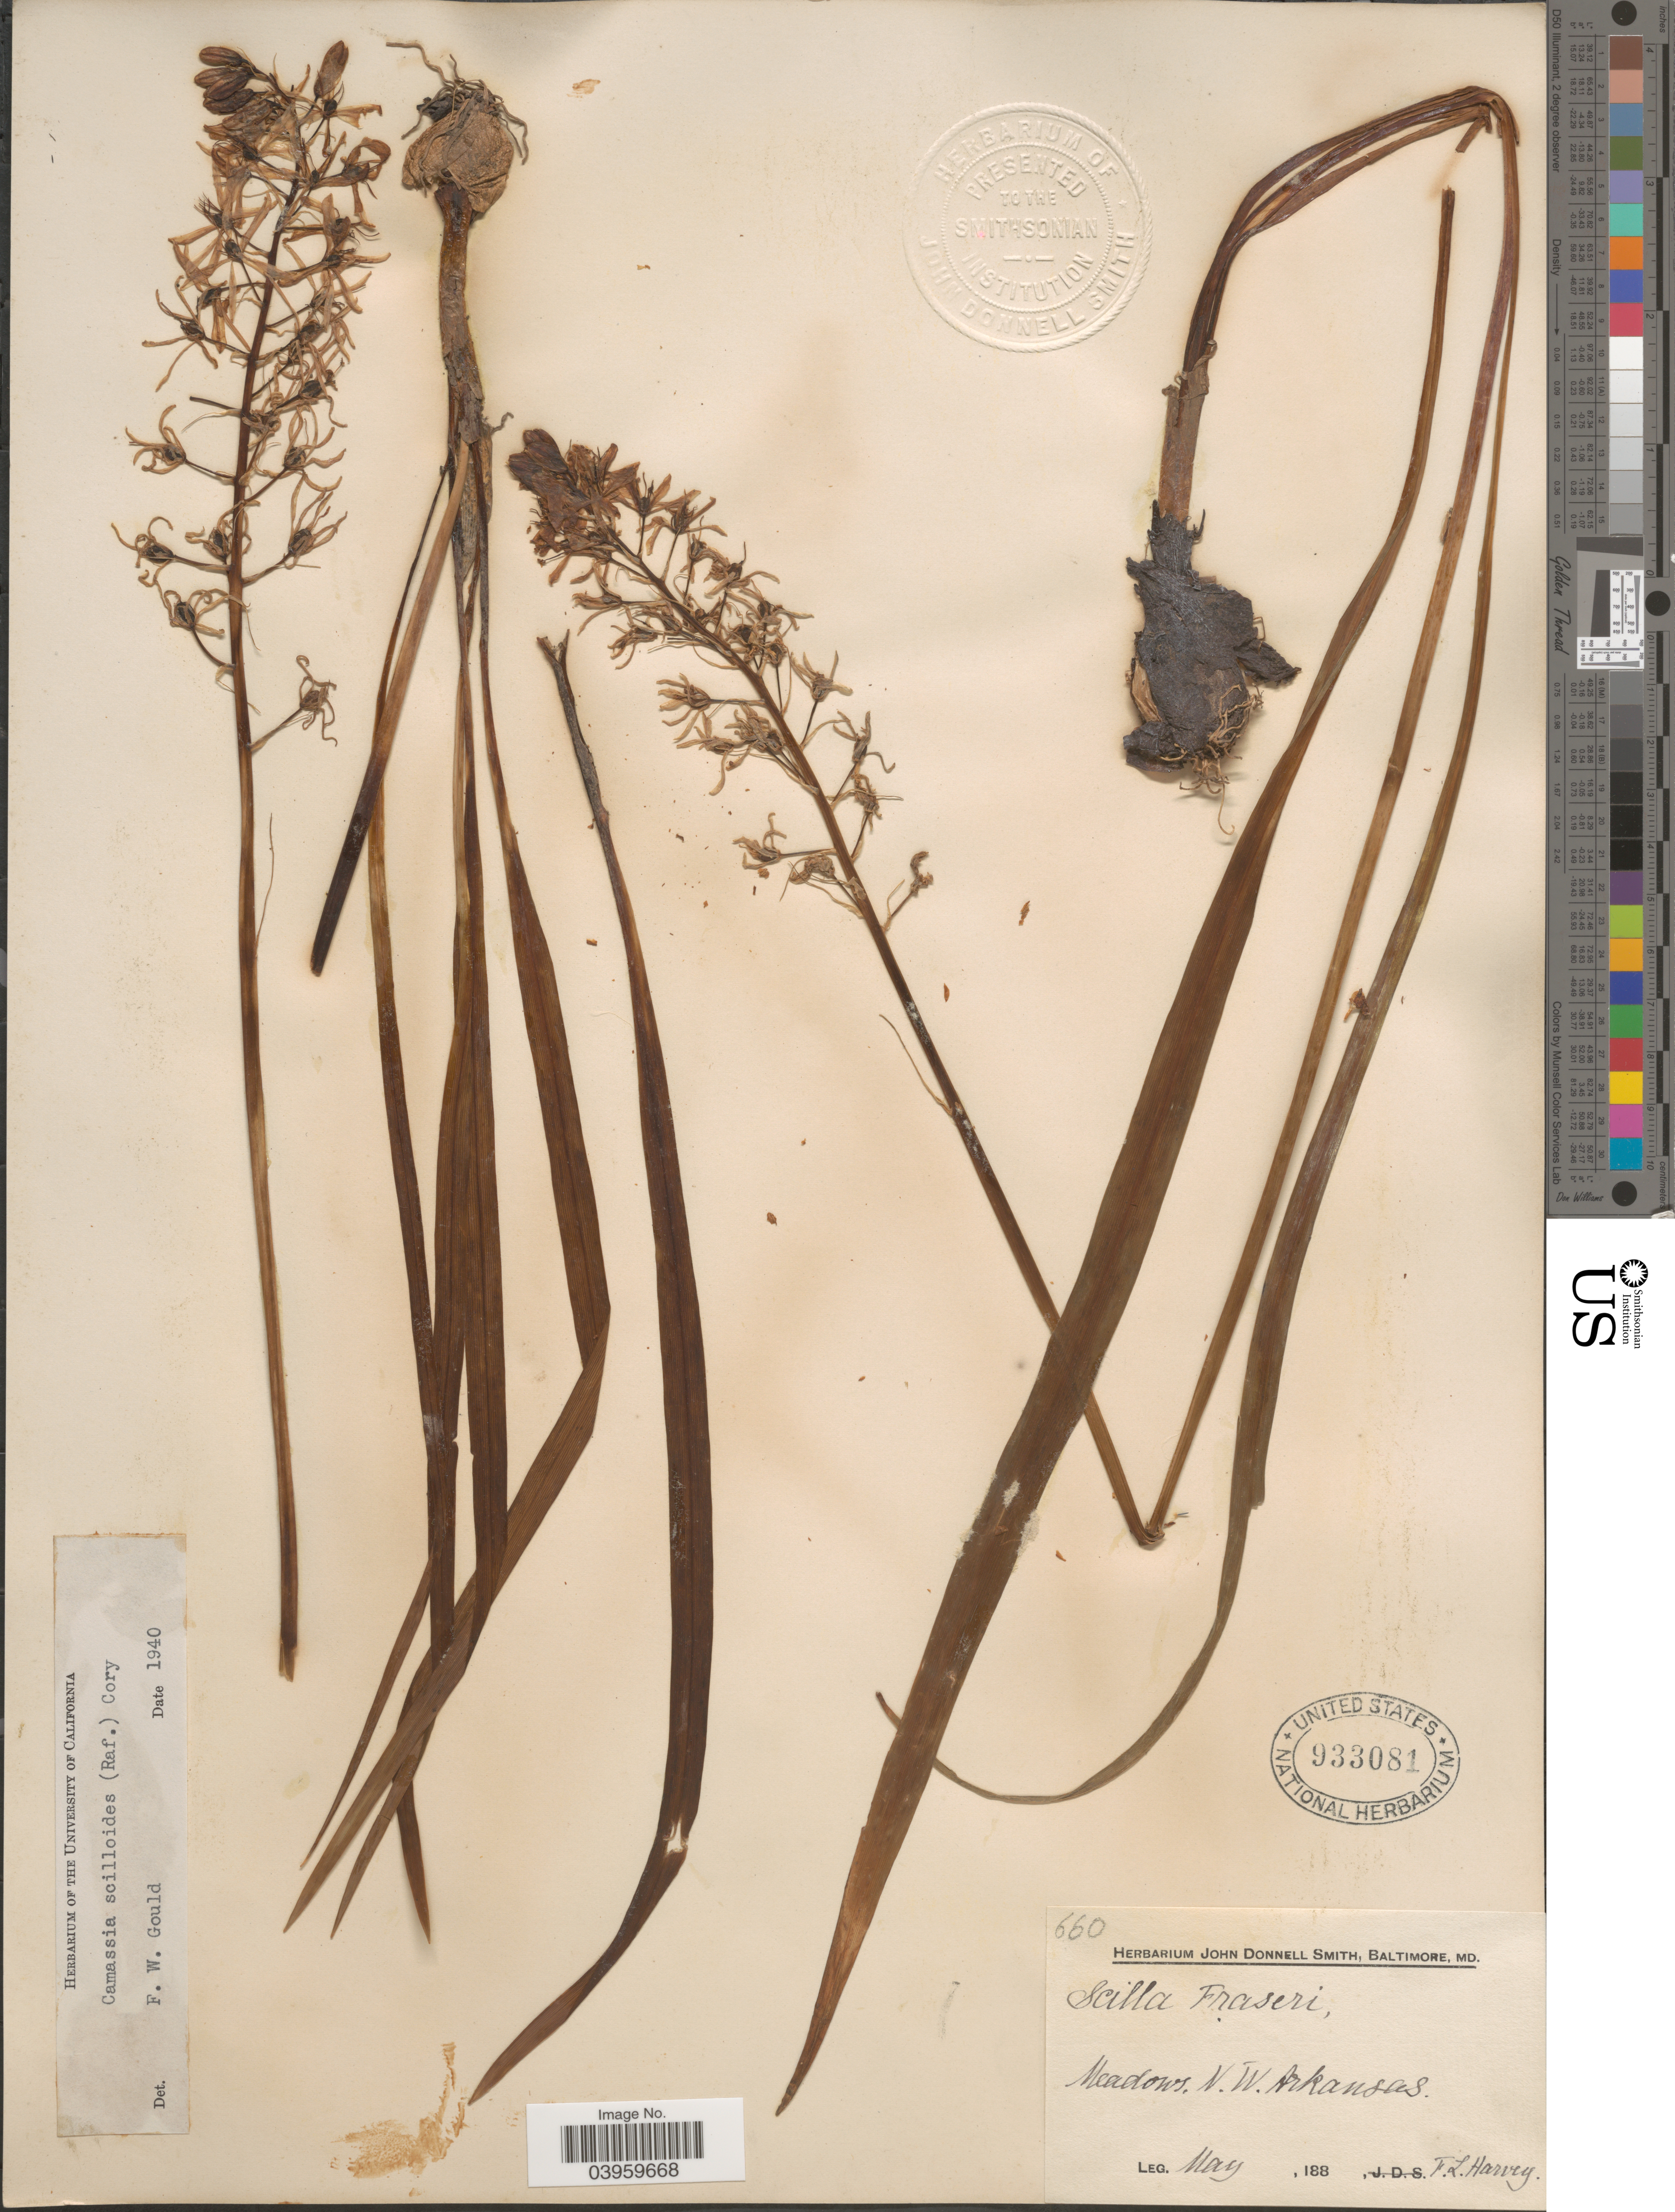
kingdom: Plantae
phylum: Tracheophyta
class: Liliopsida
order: Asparagales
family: Asparagaceae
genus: Camassia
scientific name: Camassia scilloides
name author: (Raf.) Cory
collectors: F. L. Harvey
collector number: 660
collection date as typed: May 188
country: United States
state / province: Arkansas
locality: Meadows, N. W. Arkansas.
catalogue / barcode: US 933081